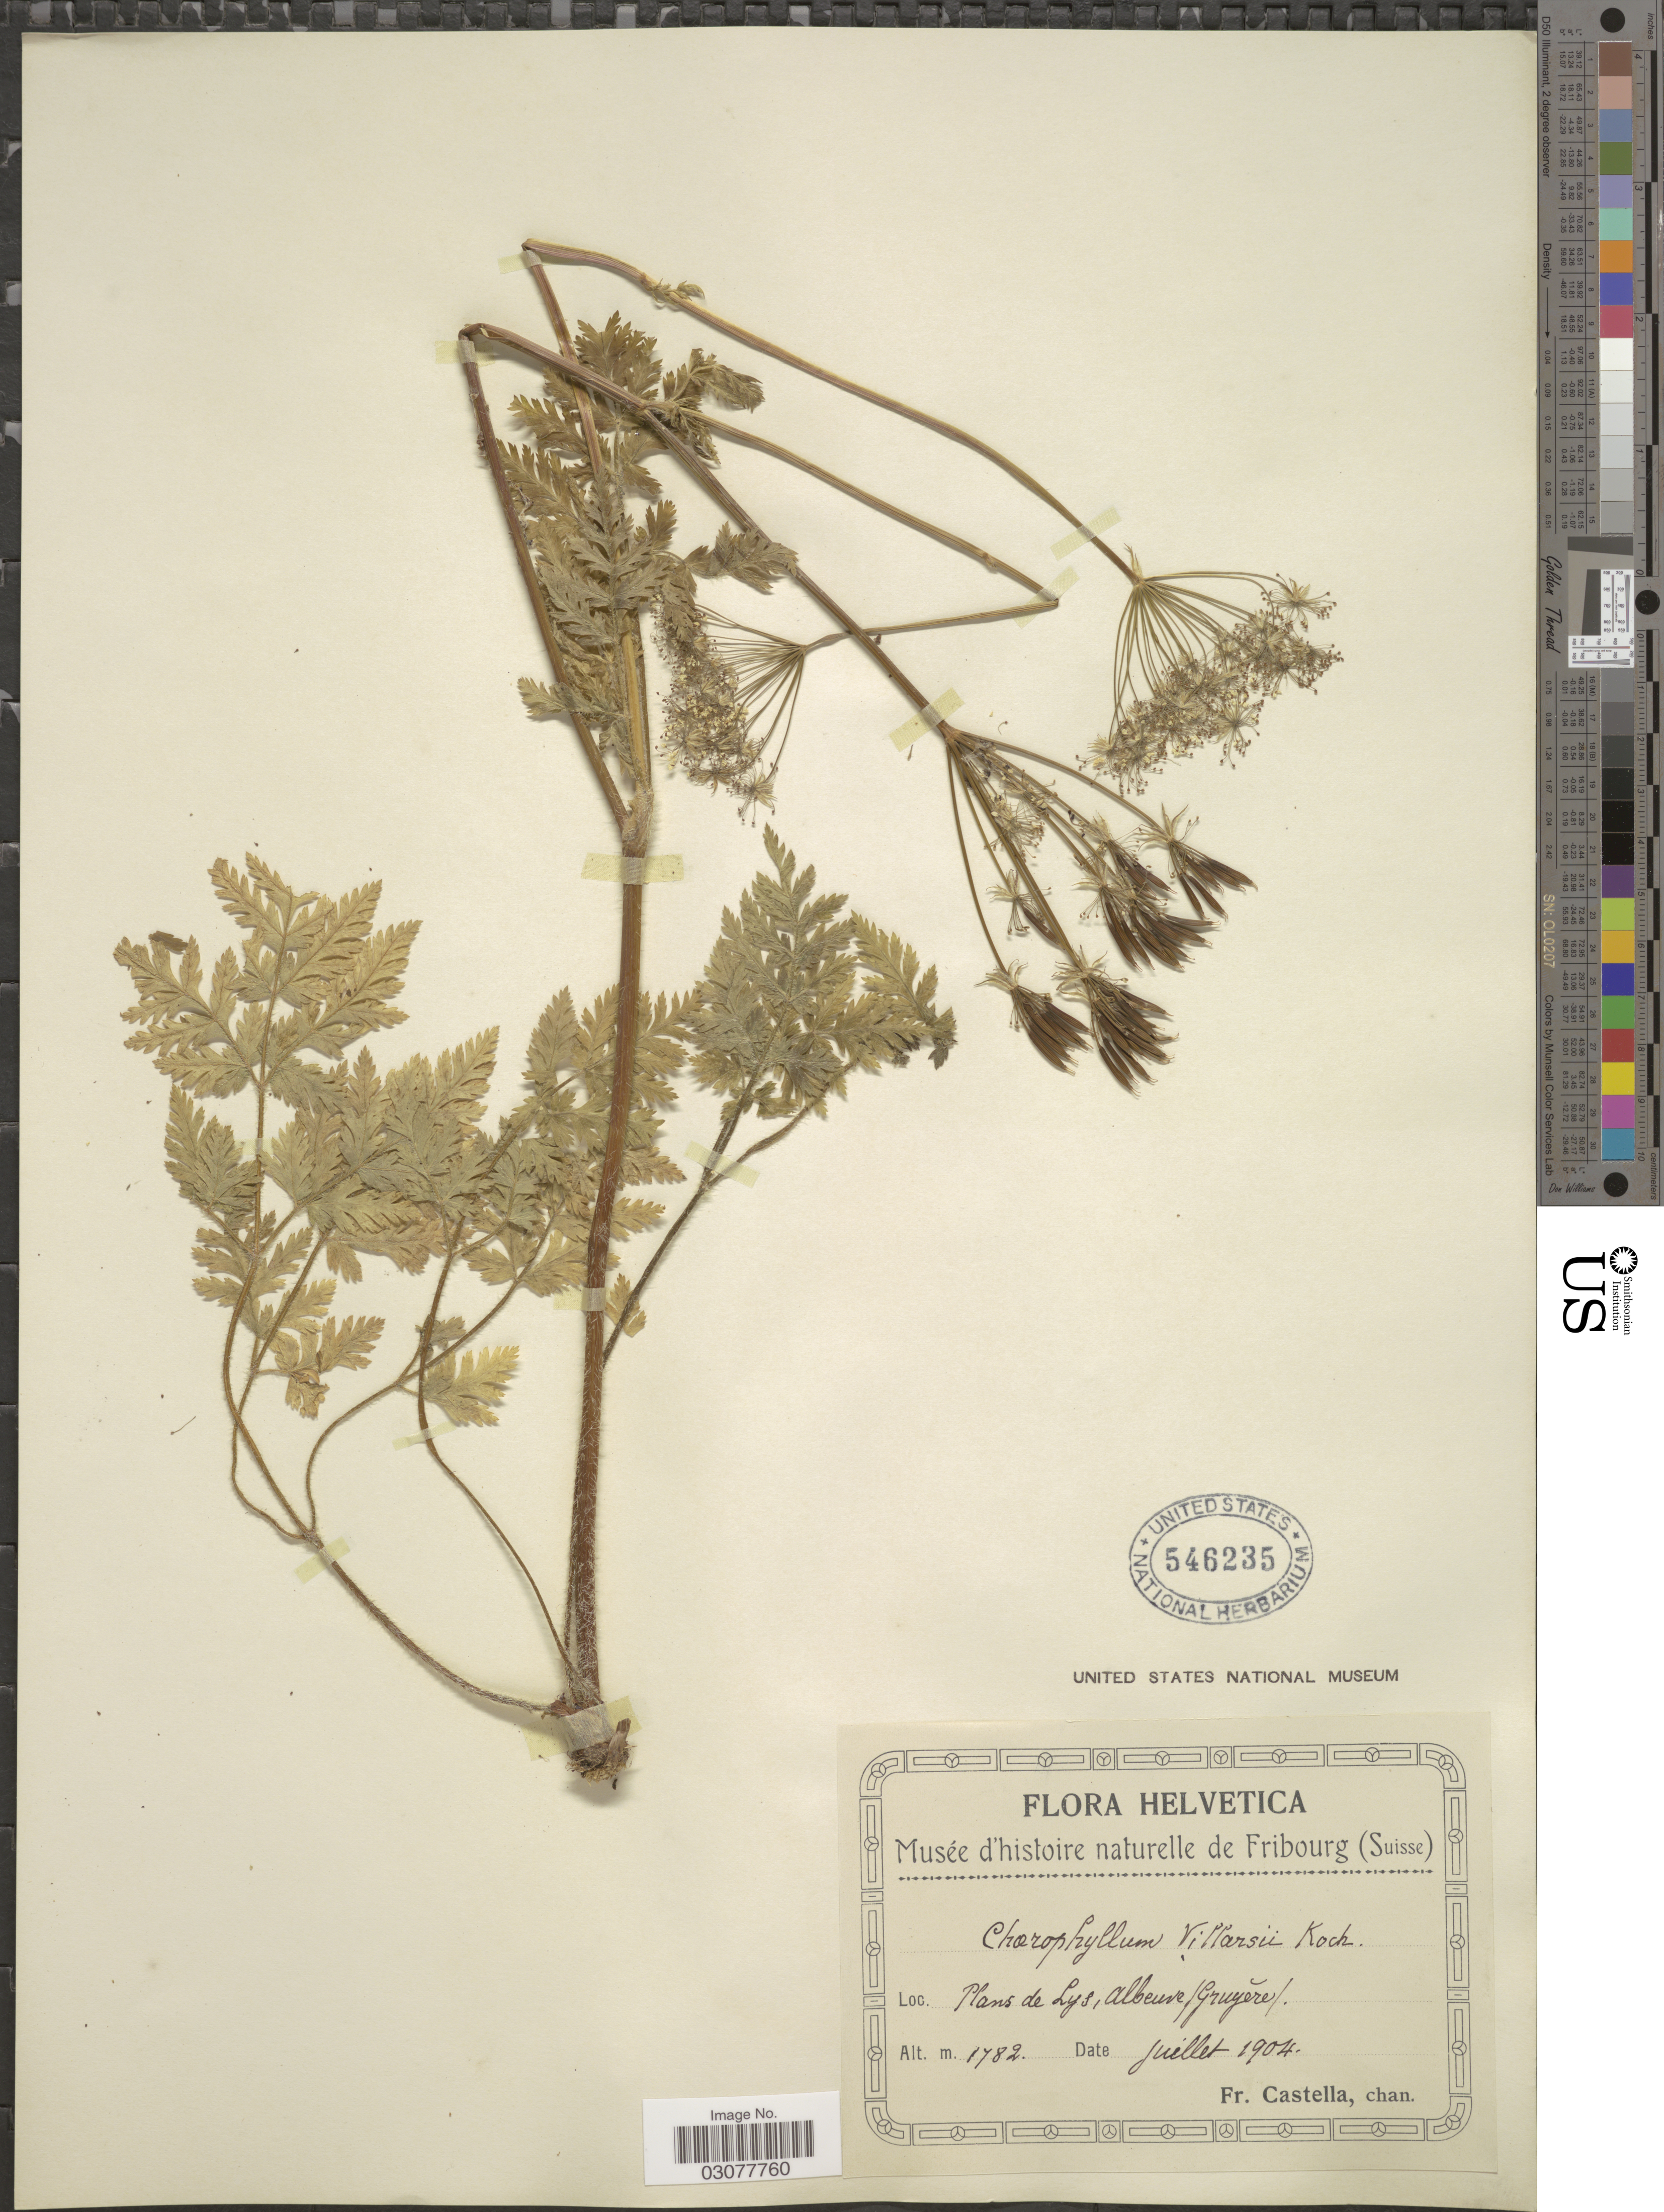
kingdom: Plantae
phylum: Tracheophyta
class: Magnoliopsida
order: Apiales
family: Apiaceae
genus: Chaerophyllum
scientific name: Chaerophyllum villarsii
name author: W.D.J. Koch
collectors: Fr. Castella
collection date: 1904-07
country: Switzerland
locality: Helvetica, Plans de Lys, Albeuve (Gruyére).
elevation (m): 1782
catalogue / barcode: US 546235